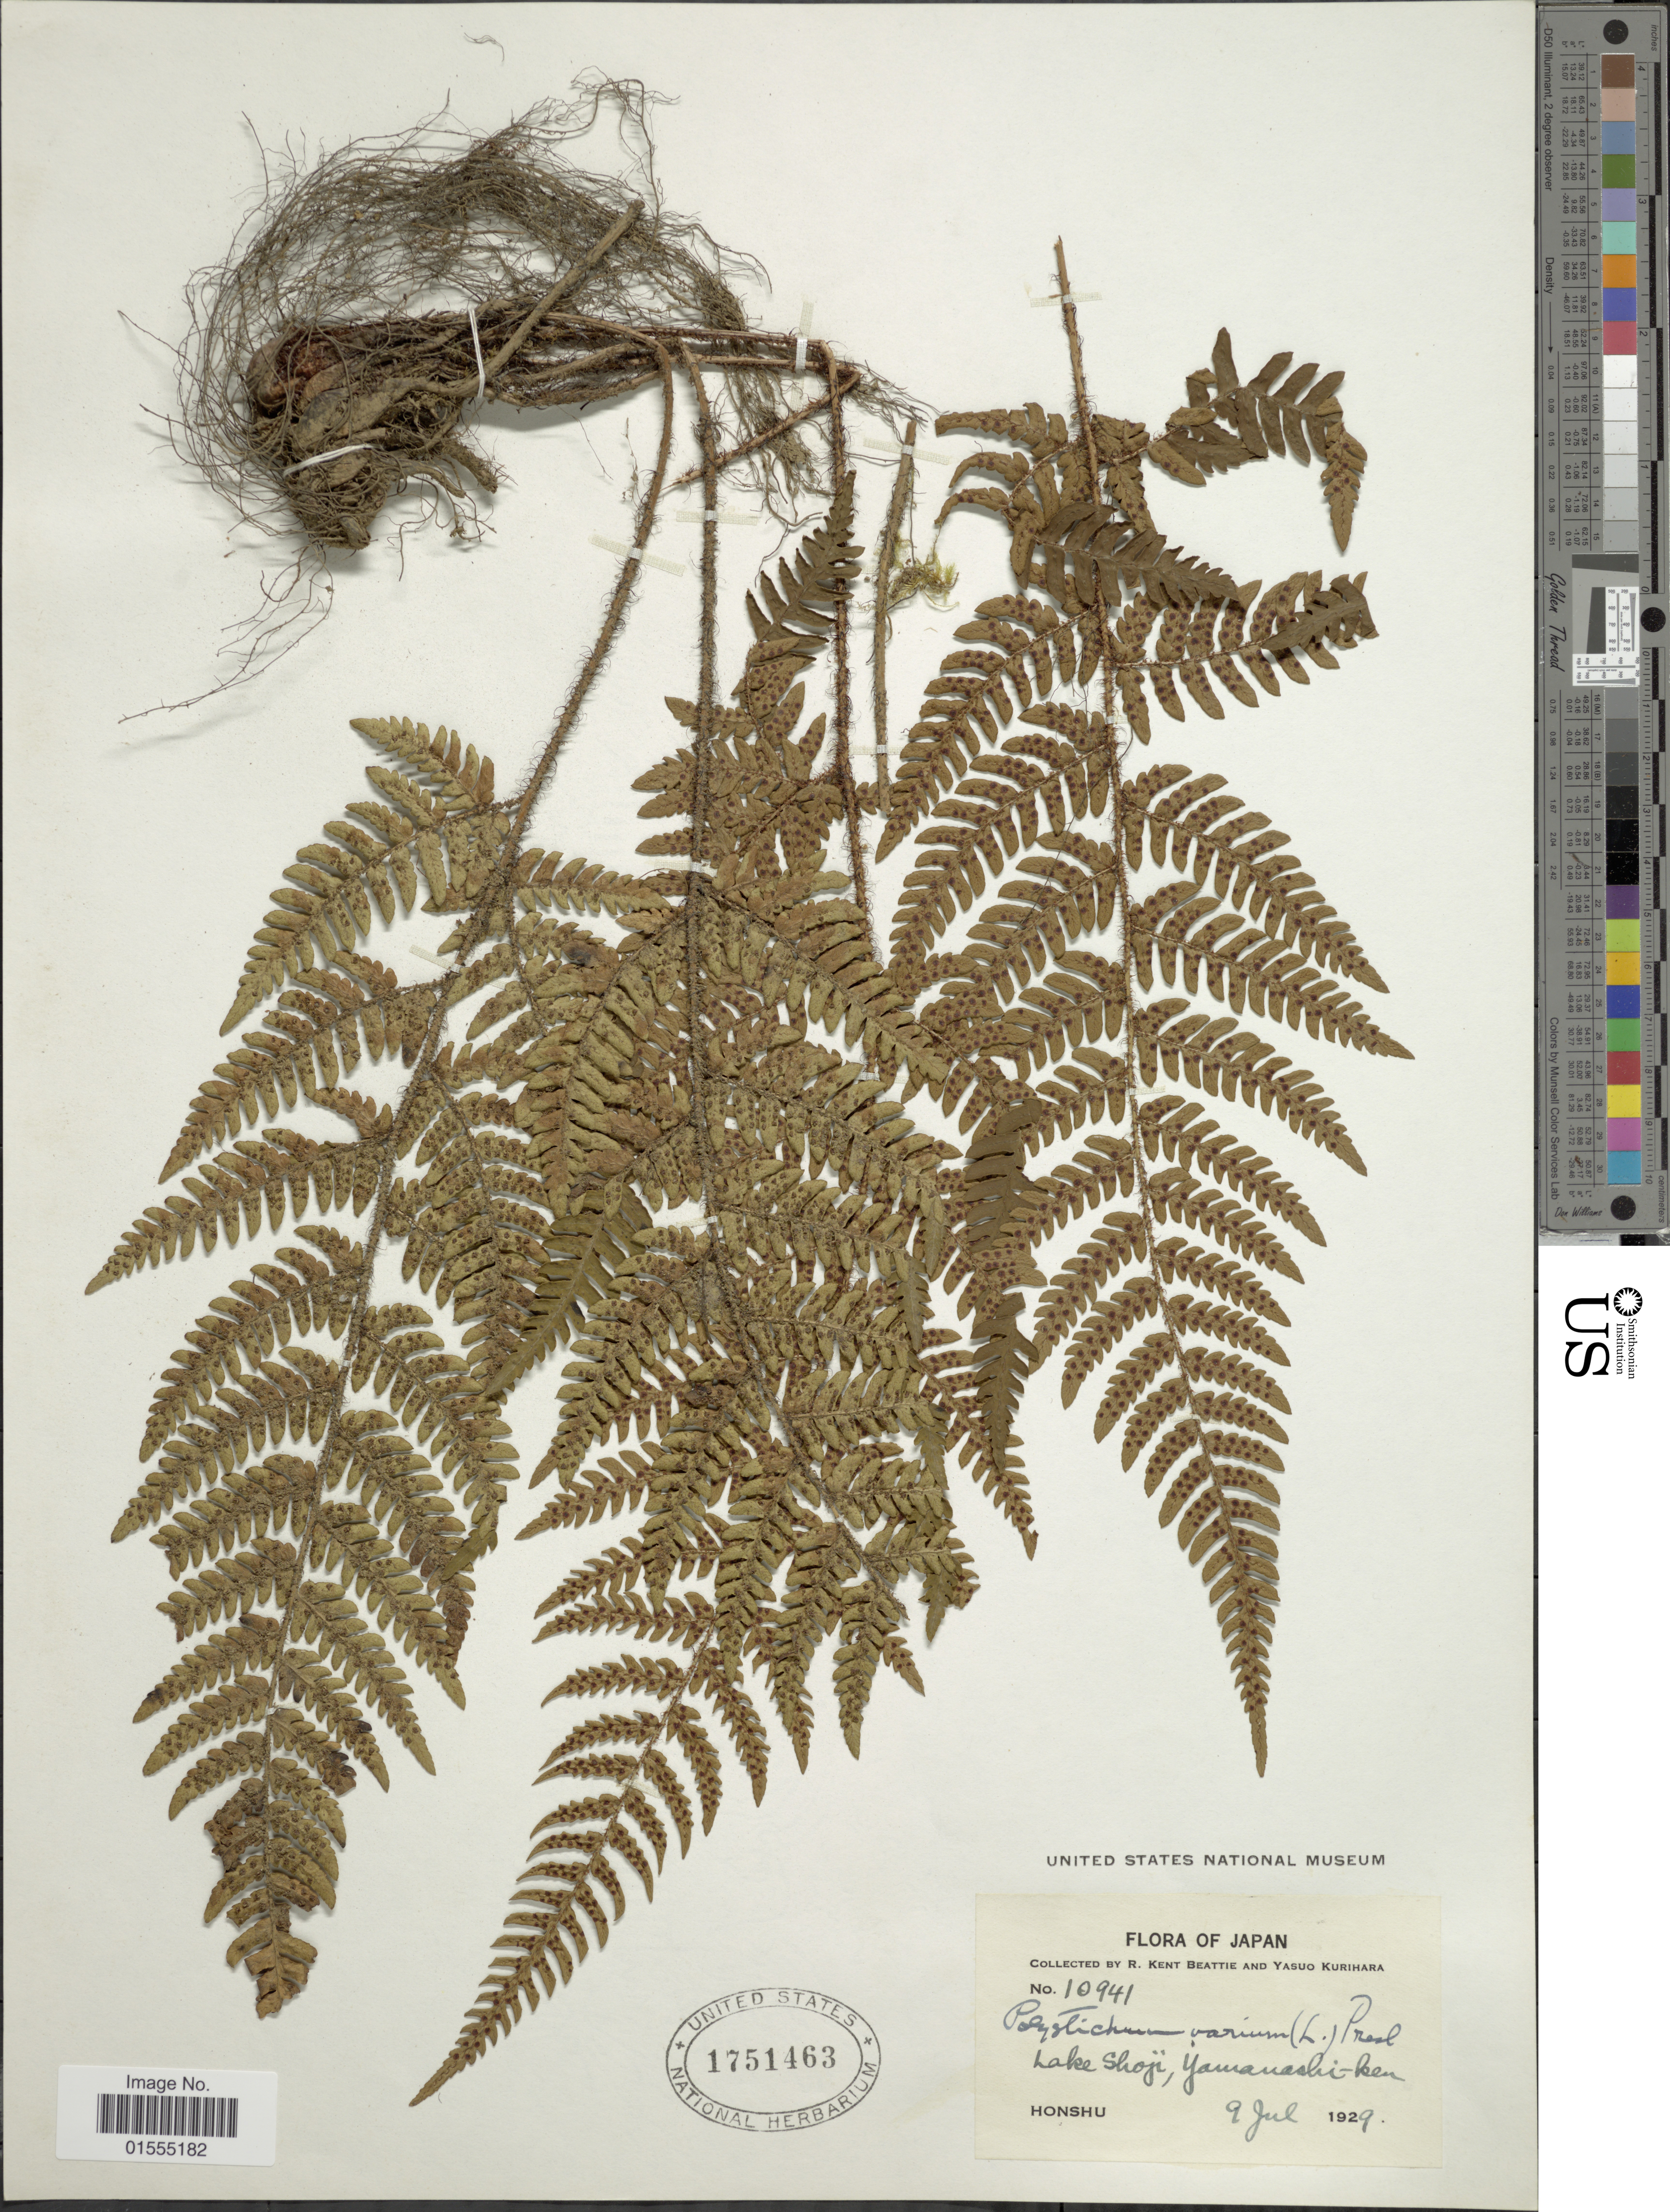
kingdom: Plantae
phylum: Tracheophyta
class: Polypodiopsida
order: Polypodiales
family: Dryopteridaceae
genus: Dryopteris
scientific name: Dryopteris varia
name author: (L.) Kuntze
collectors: R. K. Beattie & Y. Kurihara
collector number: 10941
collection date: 1929-07-09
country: Japan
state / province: Yamanasi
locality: Lake Shoji, Yamanashi-ken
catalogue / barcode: US 1751463